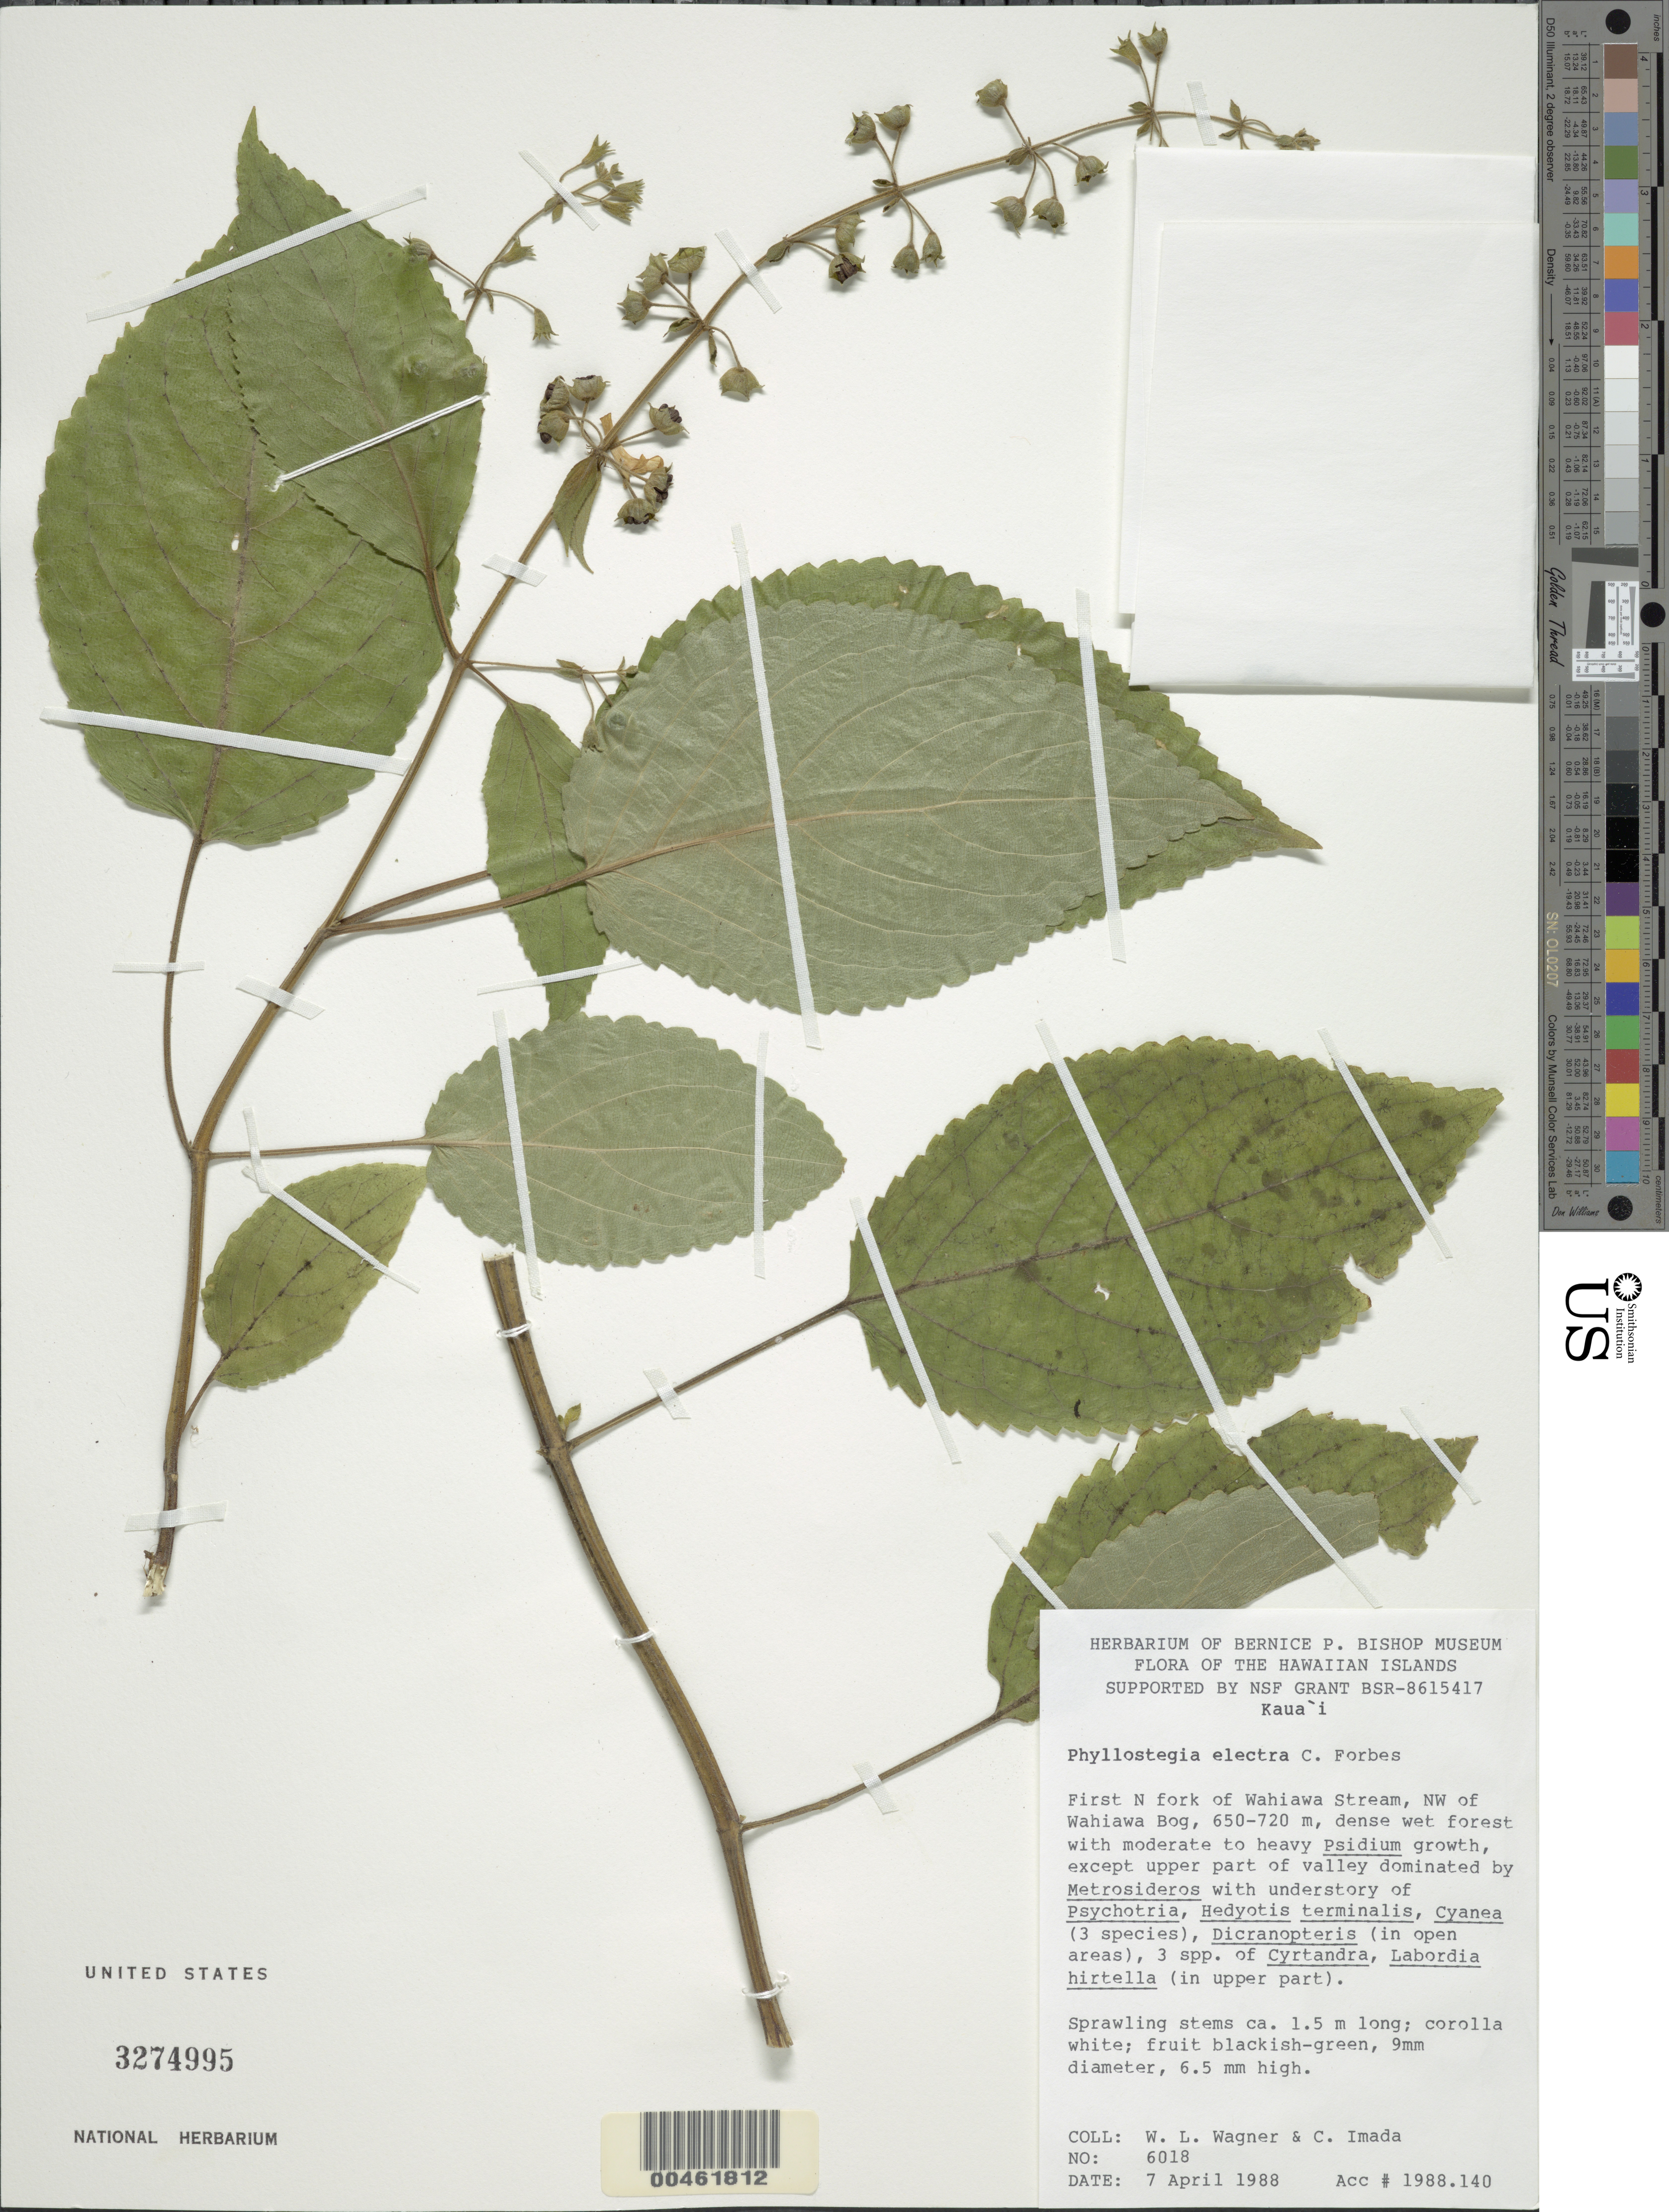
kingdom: Plantae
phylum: Tracheophyta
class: Magnoliopsida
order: Lamiales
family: Lamiaceae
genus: Phyllostegia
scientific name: Phyllostegia electra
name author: C.N. Forbes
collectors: W. L. Wagner & C. Imada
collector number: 6018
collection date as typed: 7 Apr 1988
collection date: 1988-04-07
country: United States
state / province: Hawaii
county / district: Kauai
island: Kaua'i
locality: First N fork of Wahiawa Stream, NW of Wahiawa Bog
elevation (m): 650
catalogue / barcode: US 3274995